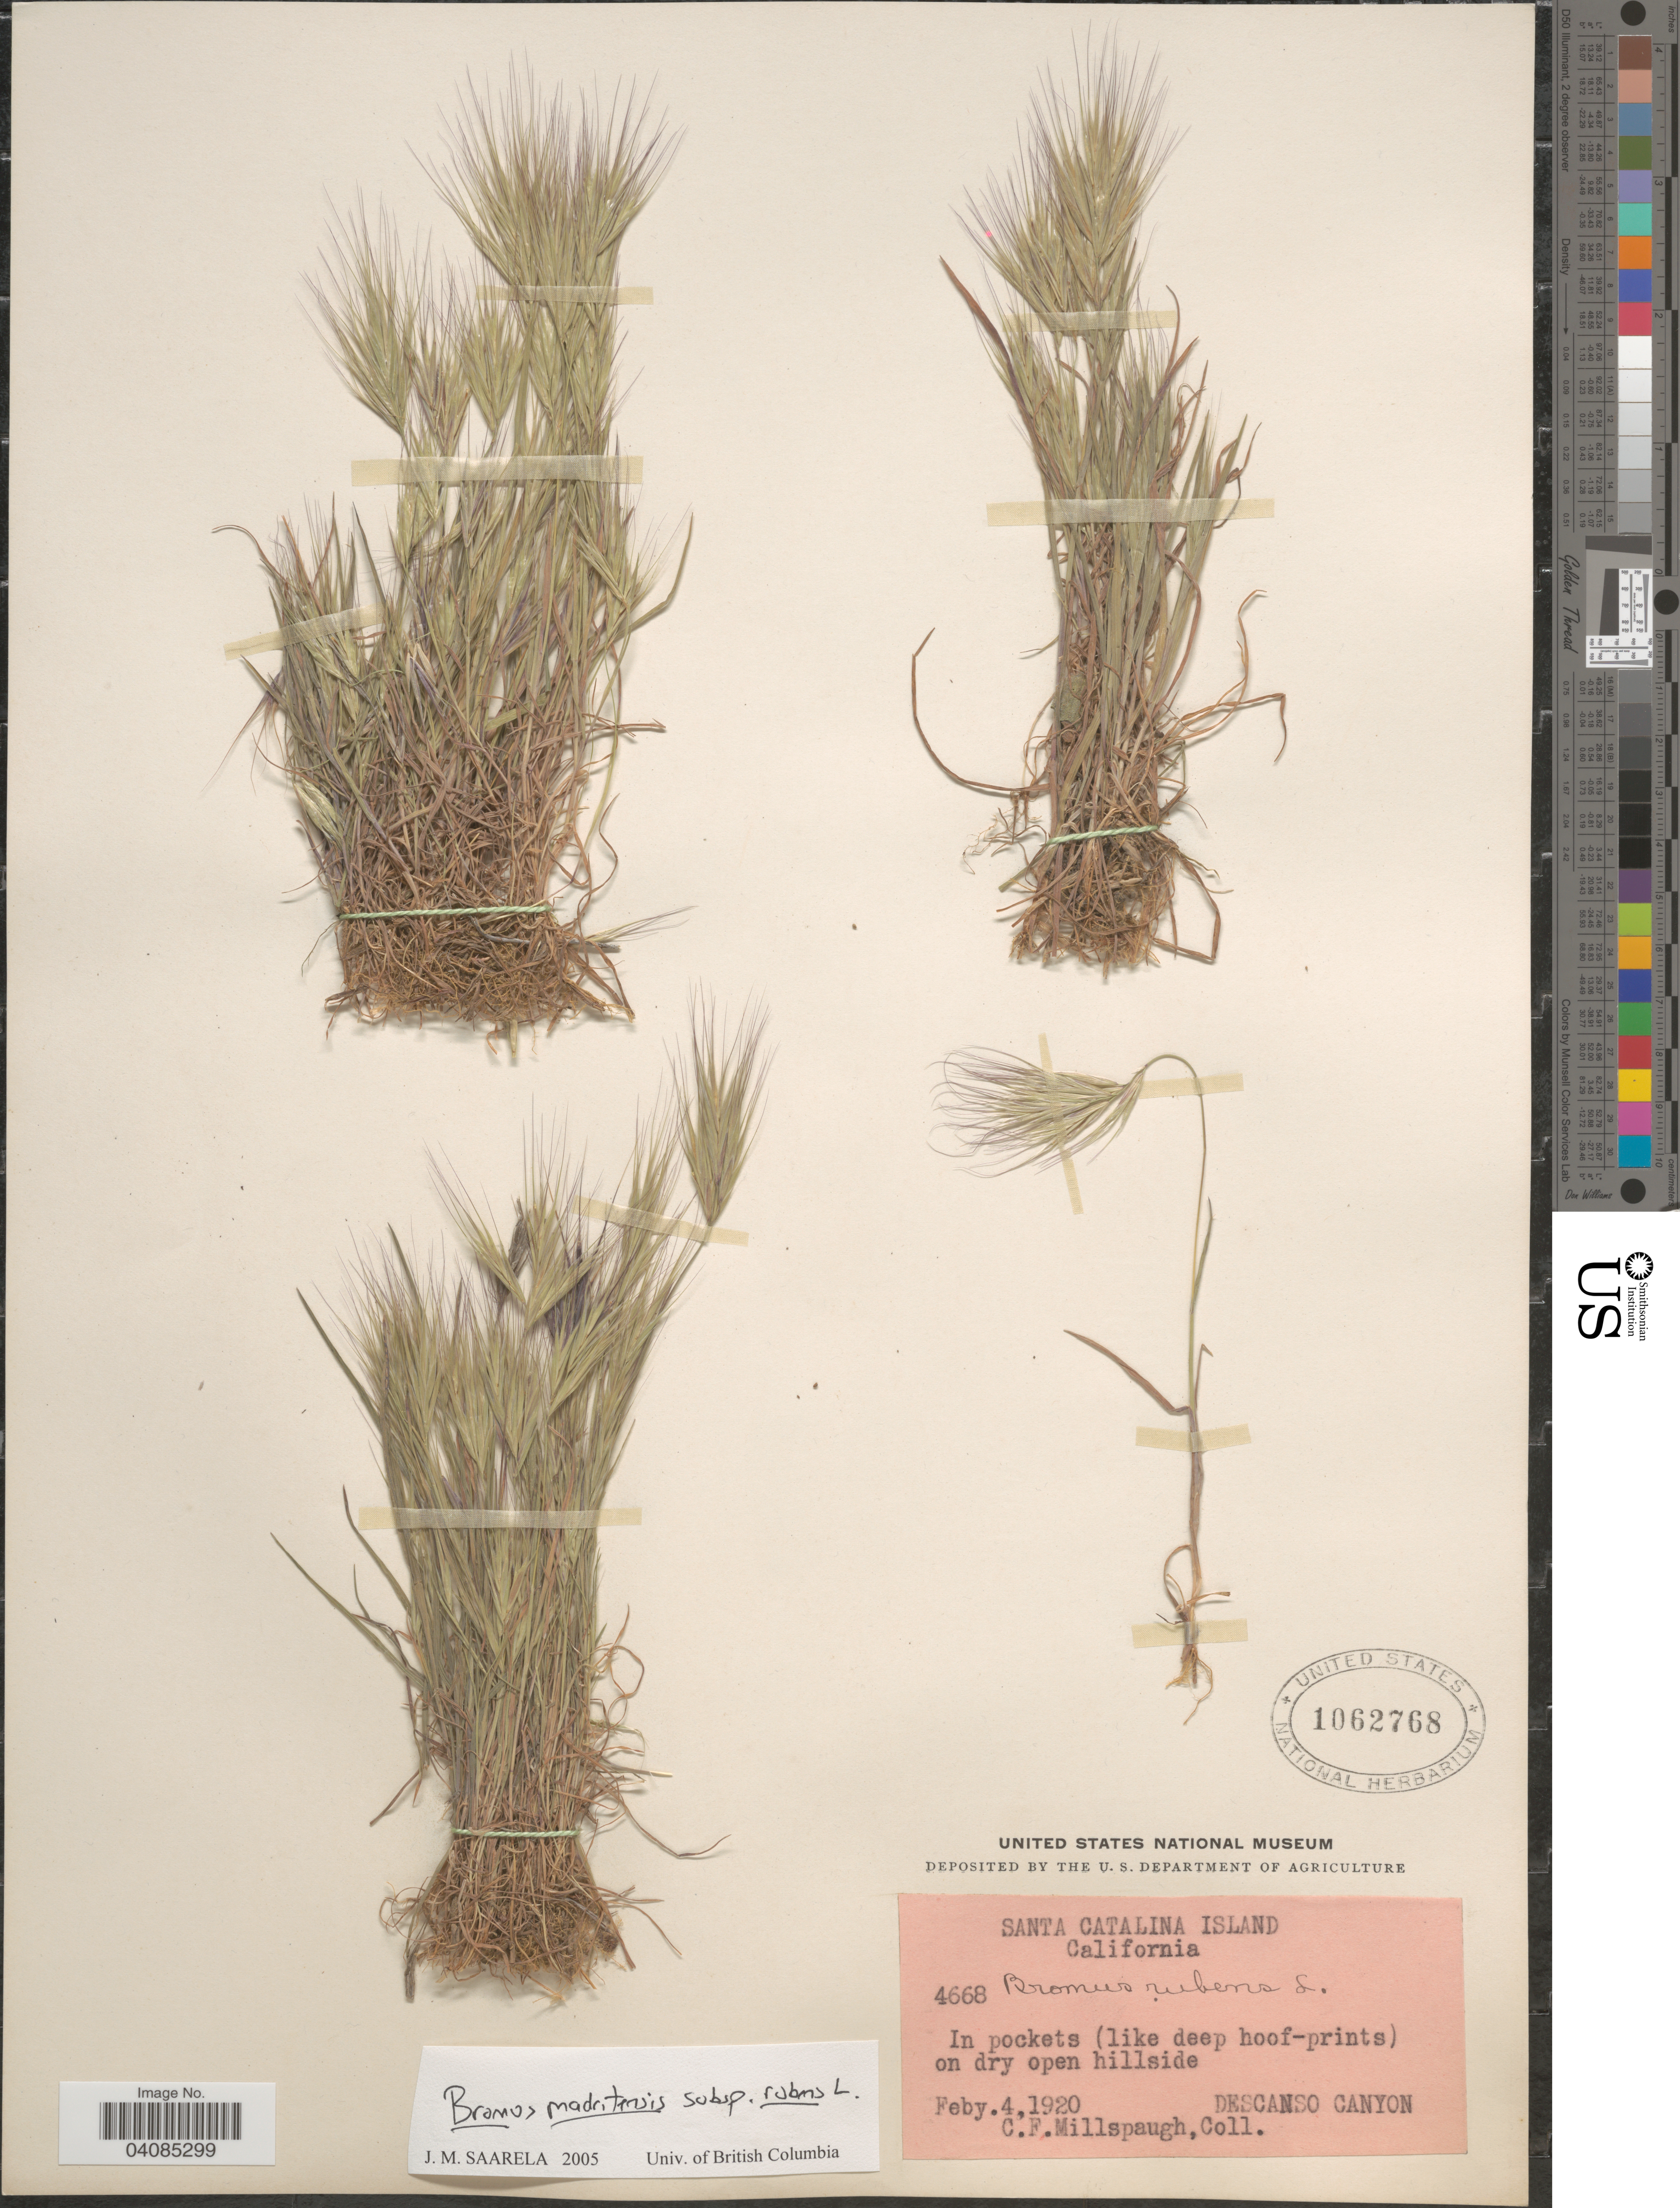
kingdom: Plantae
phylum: Tracheophyta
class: Liliopsida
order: Poales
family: Poaceae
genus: Bromus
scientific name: Bromus rubens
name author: L.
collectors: C. F. Millspaugh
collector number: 4668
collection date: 1920-02-04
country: United States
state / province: California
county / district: Los Angeles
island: Santa Catalina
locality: Santa Catalina Island. In pockets (like deep hoof-prints) on dry open hillside. Descanso Canyon.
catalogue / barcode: US 1062768